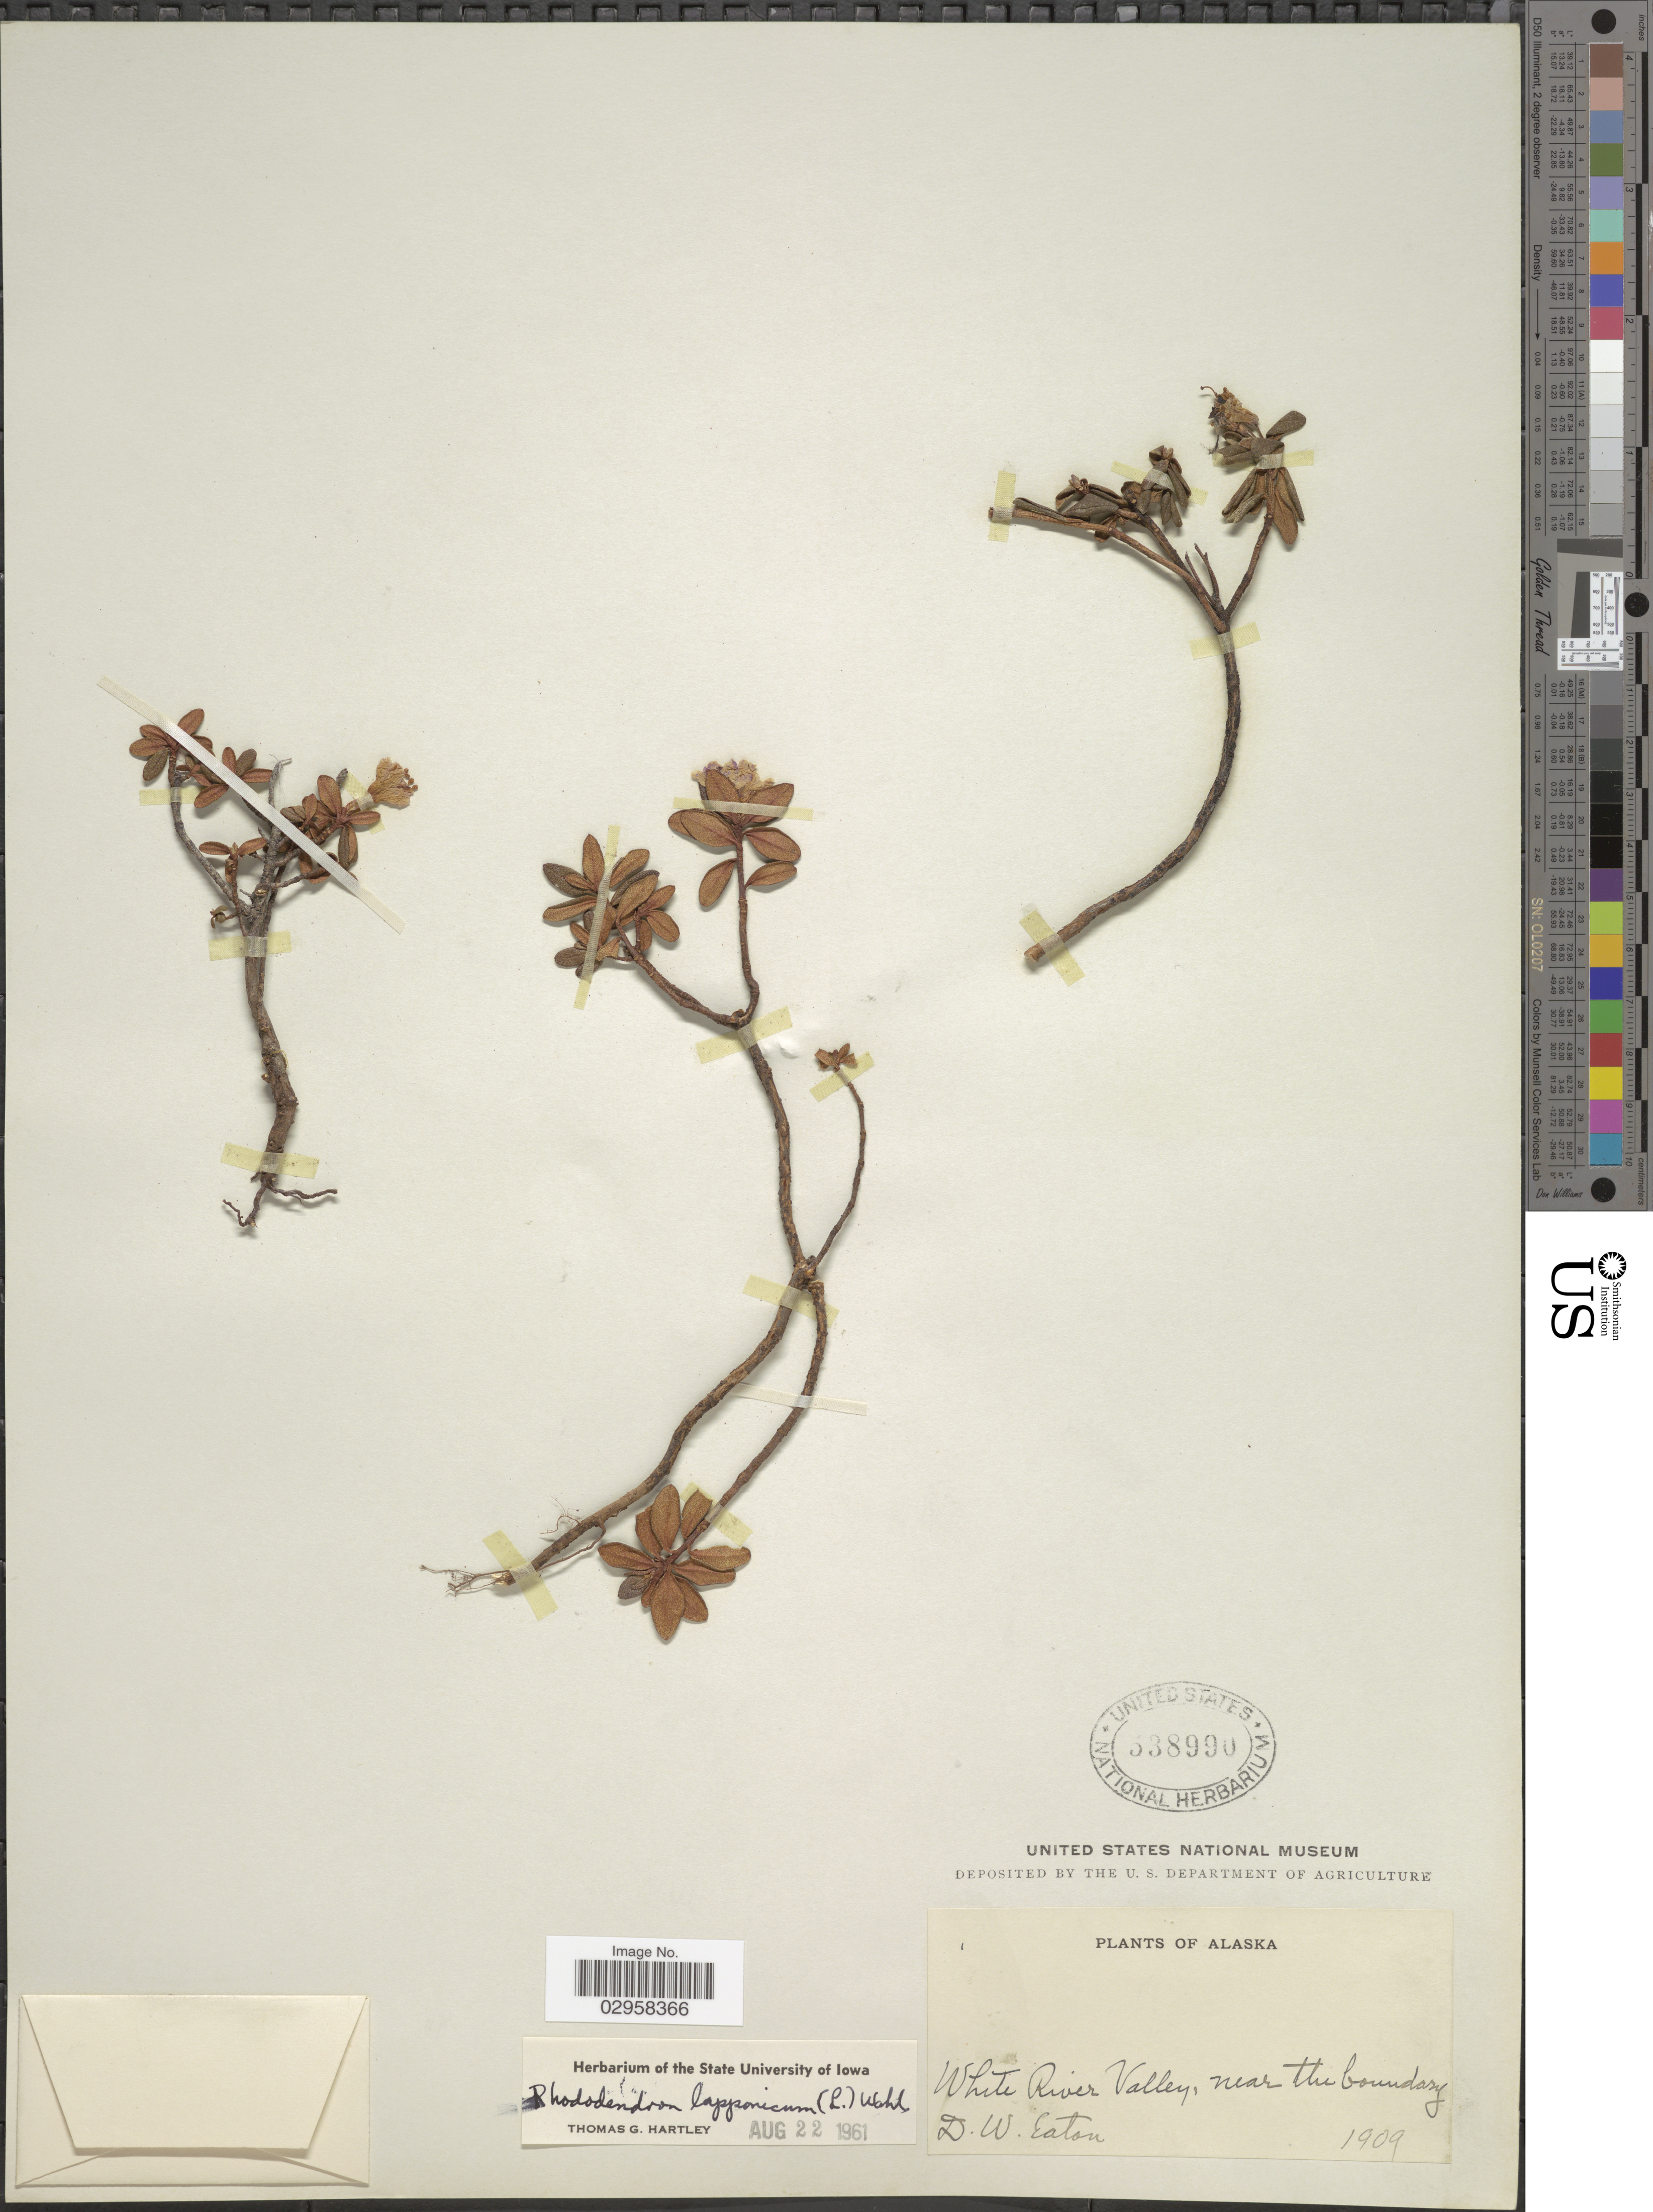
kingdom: Plantae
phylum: Tracheophyta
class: Magnoliopsida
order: Ericales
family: Ericaceae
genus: Rhododendron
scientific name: Rhododendron lapponicum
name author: (L.) Wahlenb.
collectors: D. Eaton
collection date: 1909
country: United States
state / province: Alaska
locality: White River Valley, near the boundary.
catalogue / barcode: US 538990